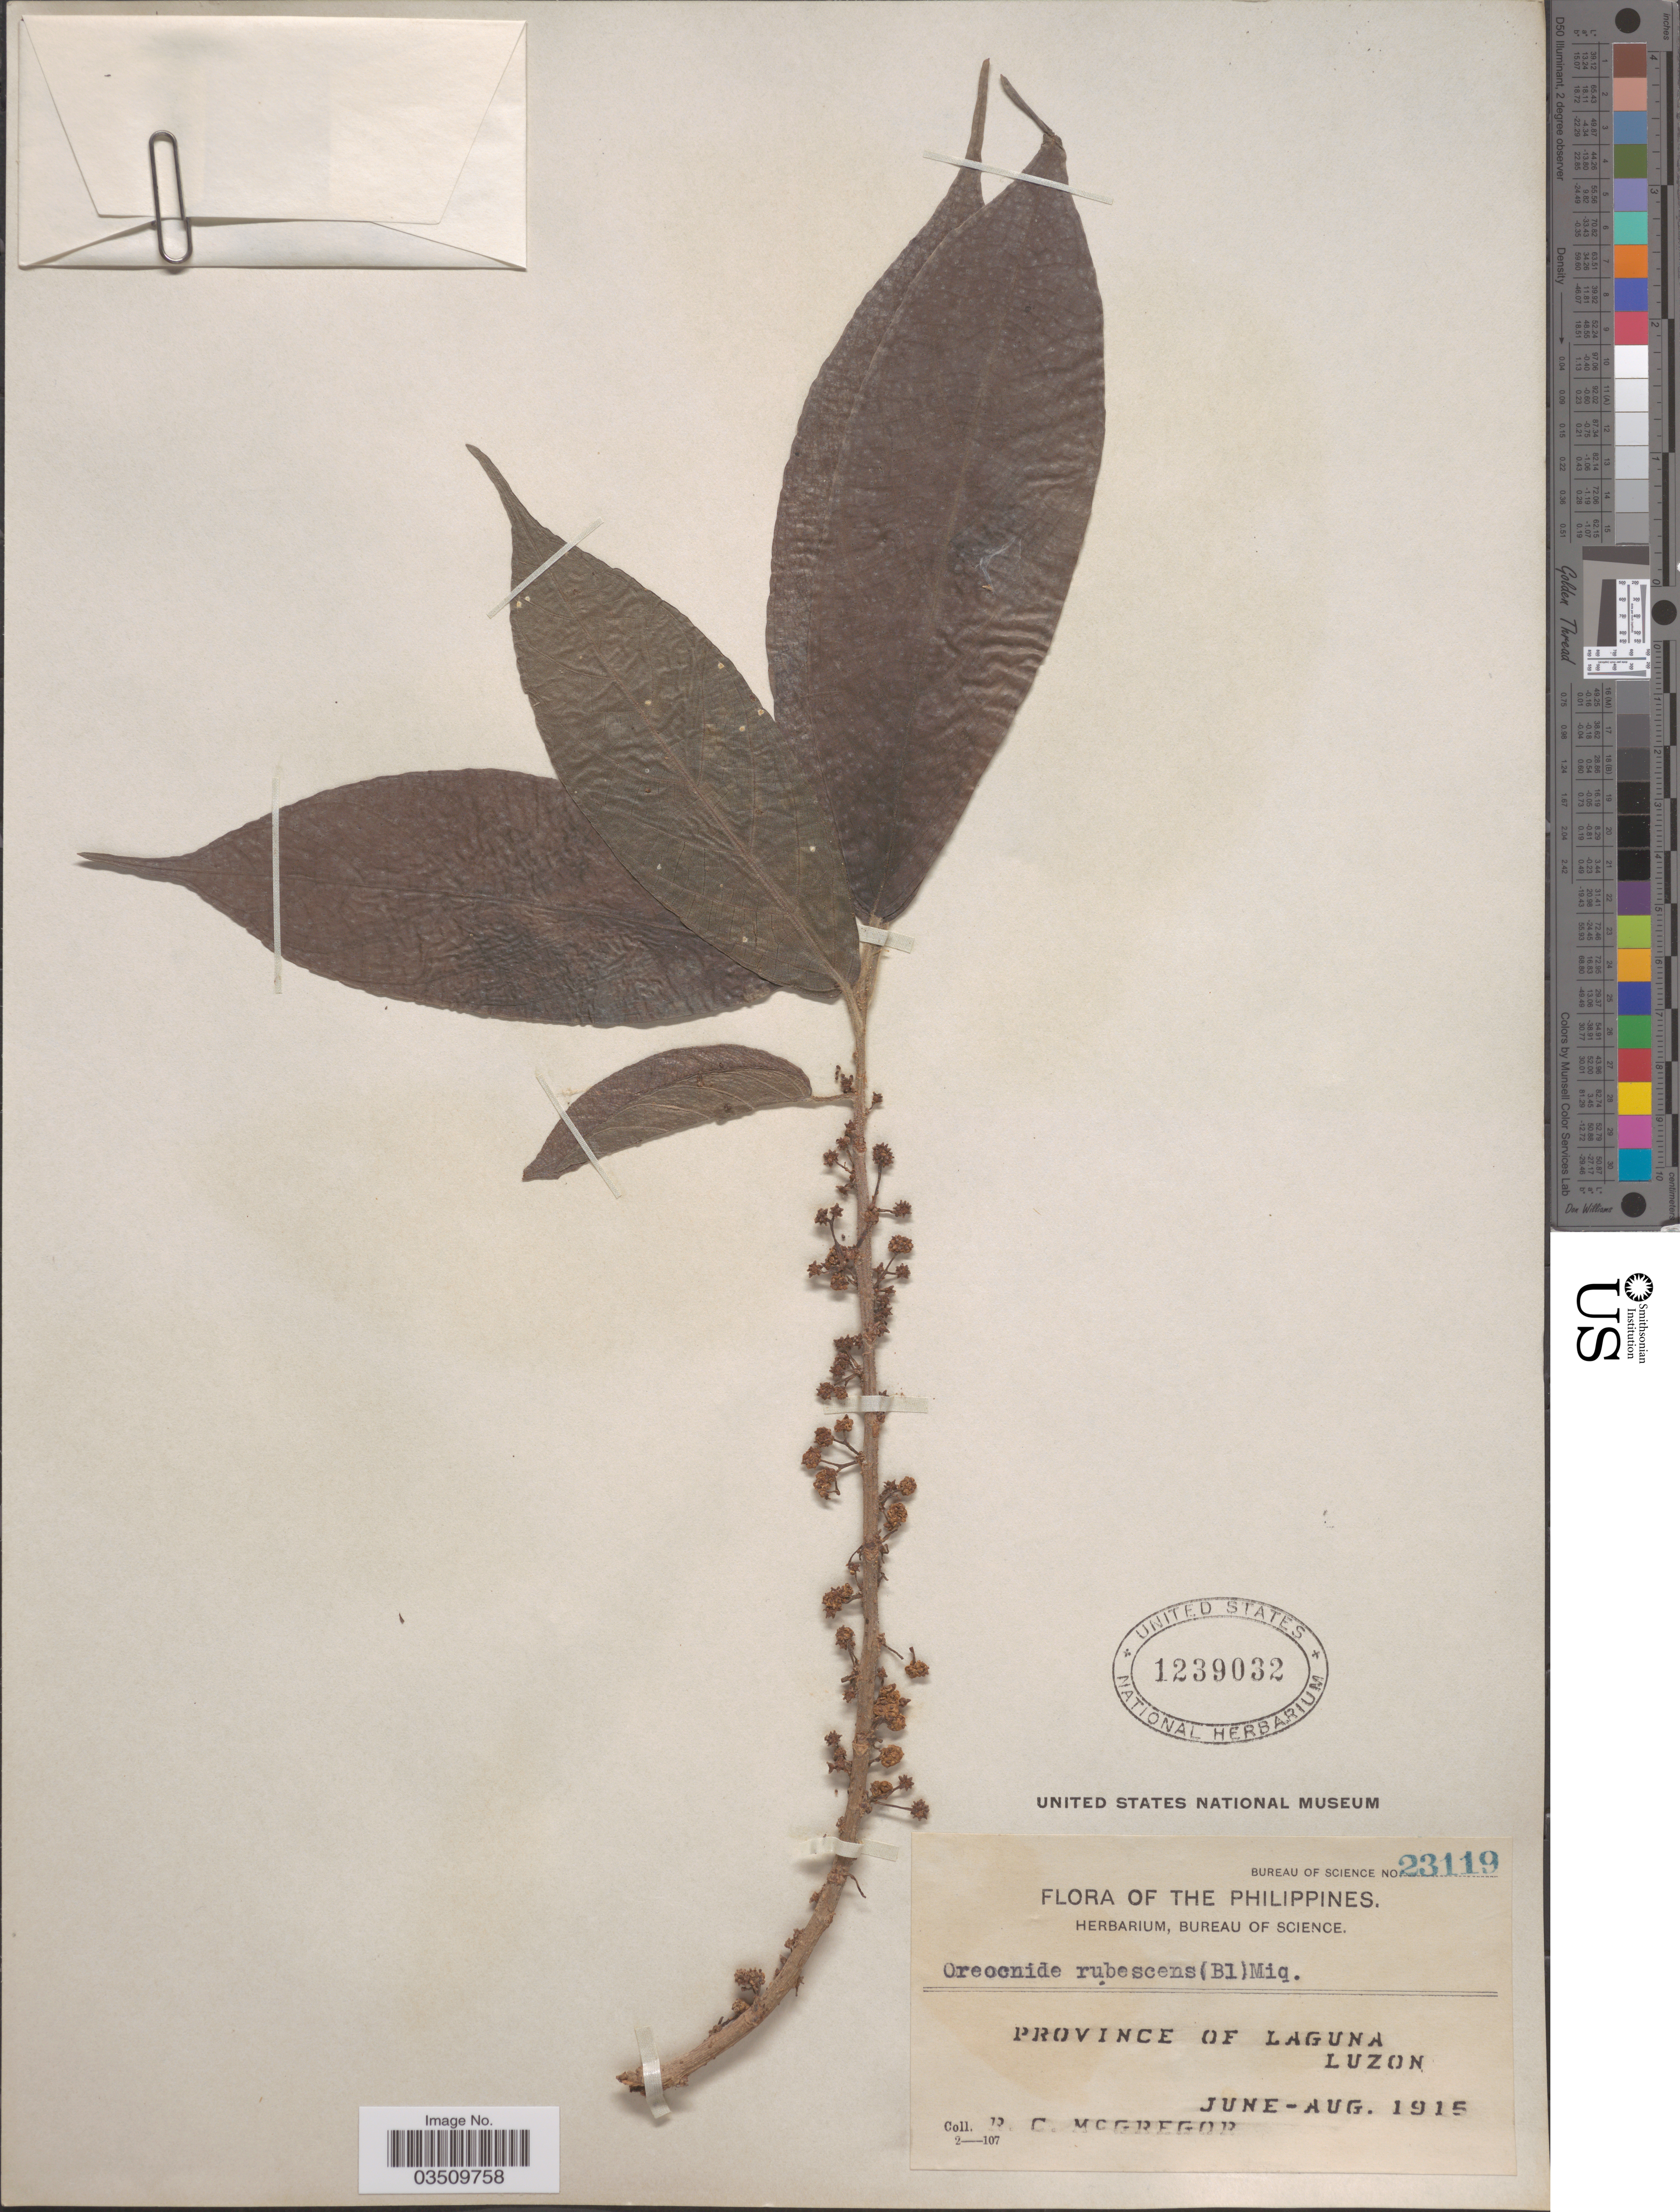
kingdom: Plantae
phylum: Tracheophyta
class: Magnoliopsida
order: Rosales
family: Urticaceae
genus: Oreocnide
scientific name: Oreocnide rubescens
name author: (Blume) Miq.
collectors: R. C. McGregor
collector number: Bureau of Science 23119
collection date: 1915-06/1915-08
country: Philippines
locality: Province of Laguna. Luzon.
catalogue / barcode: US 1239032